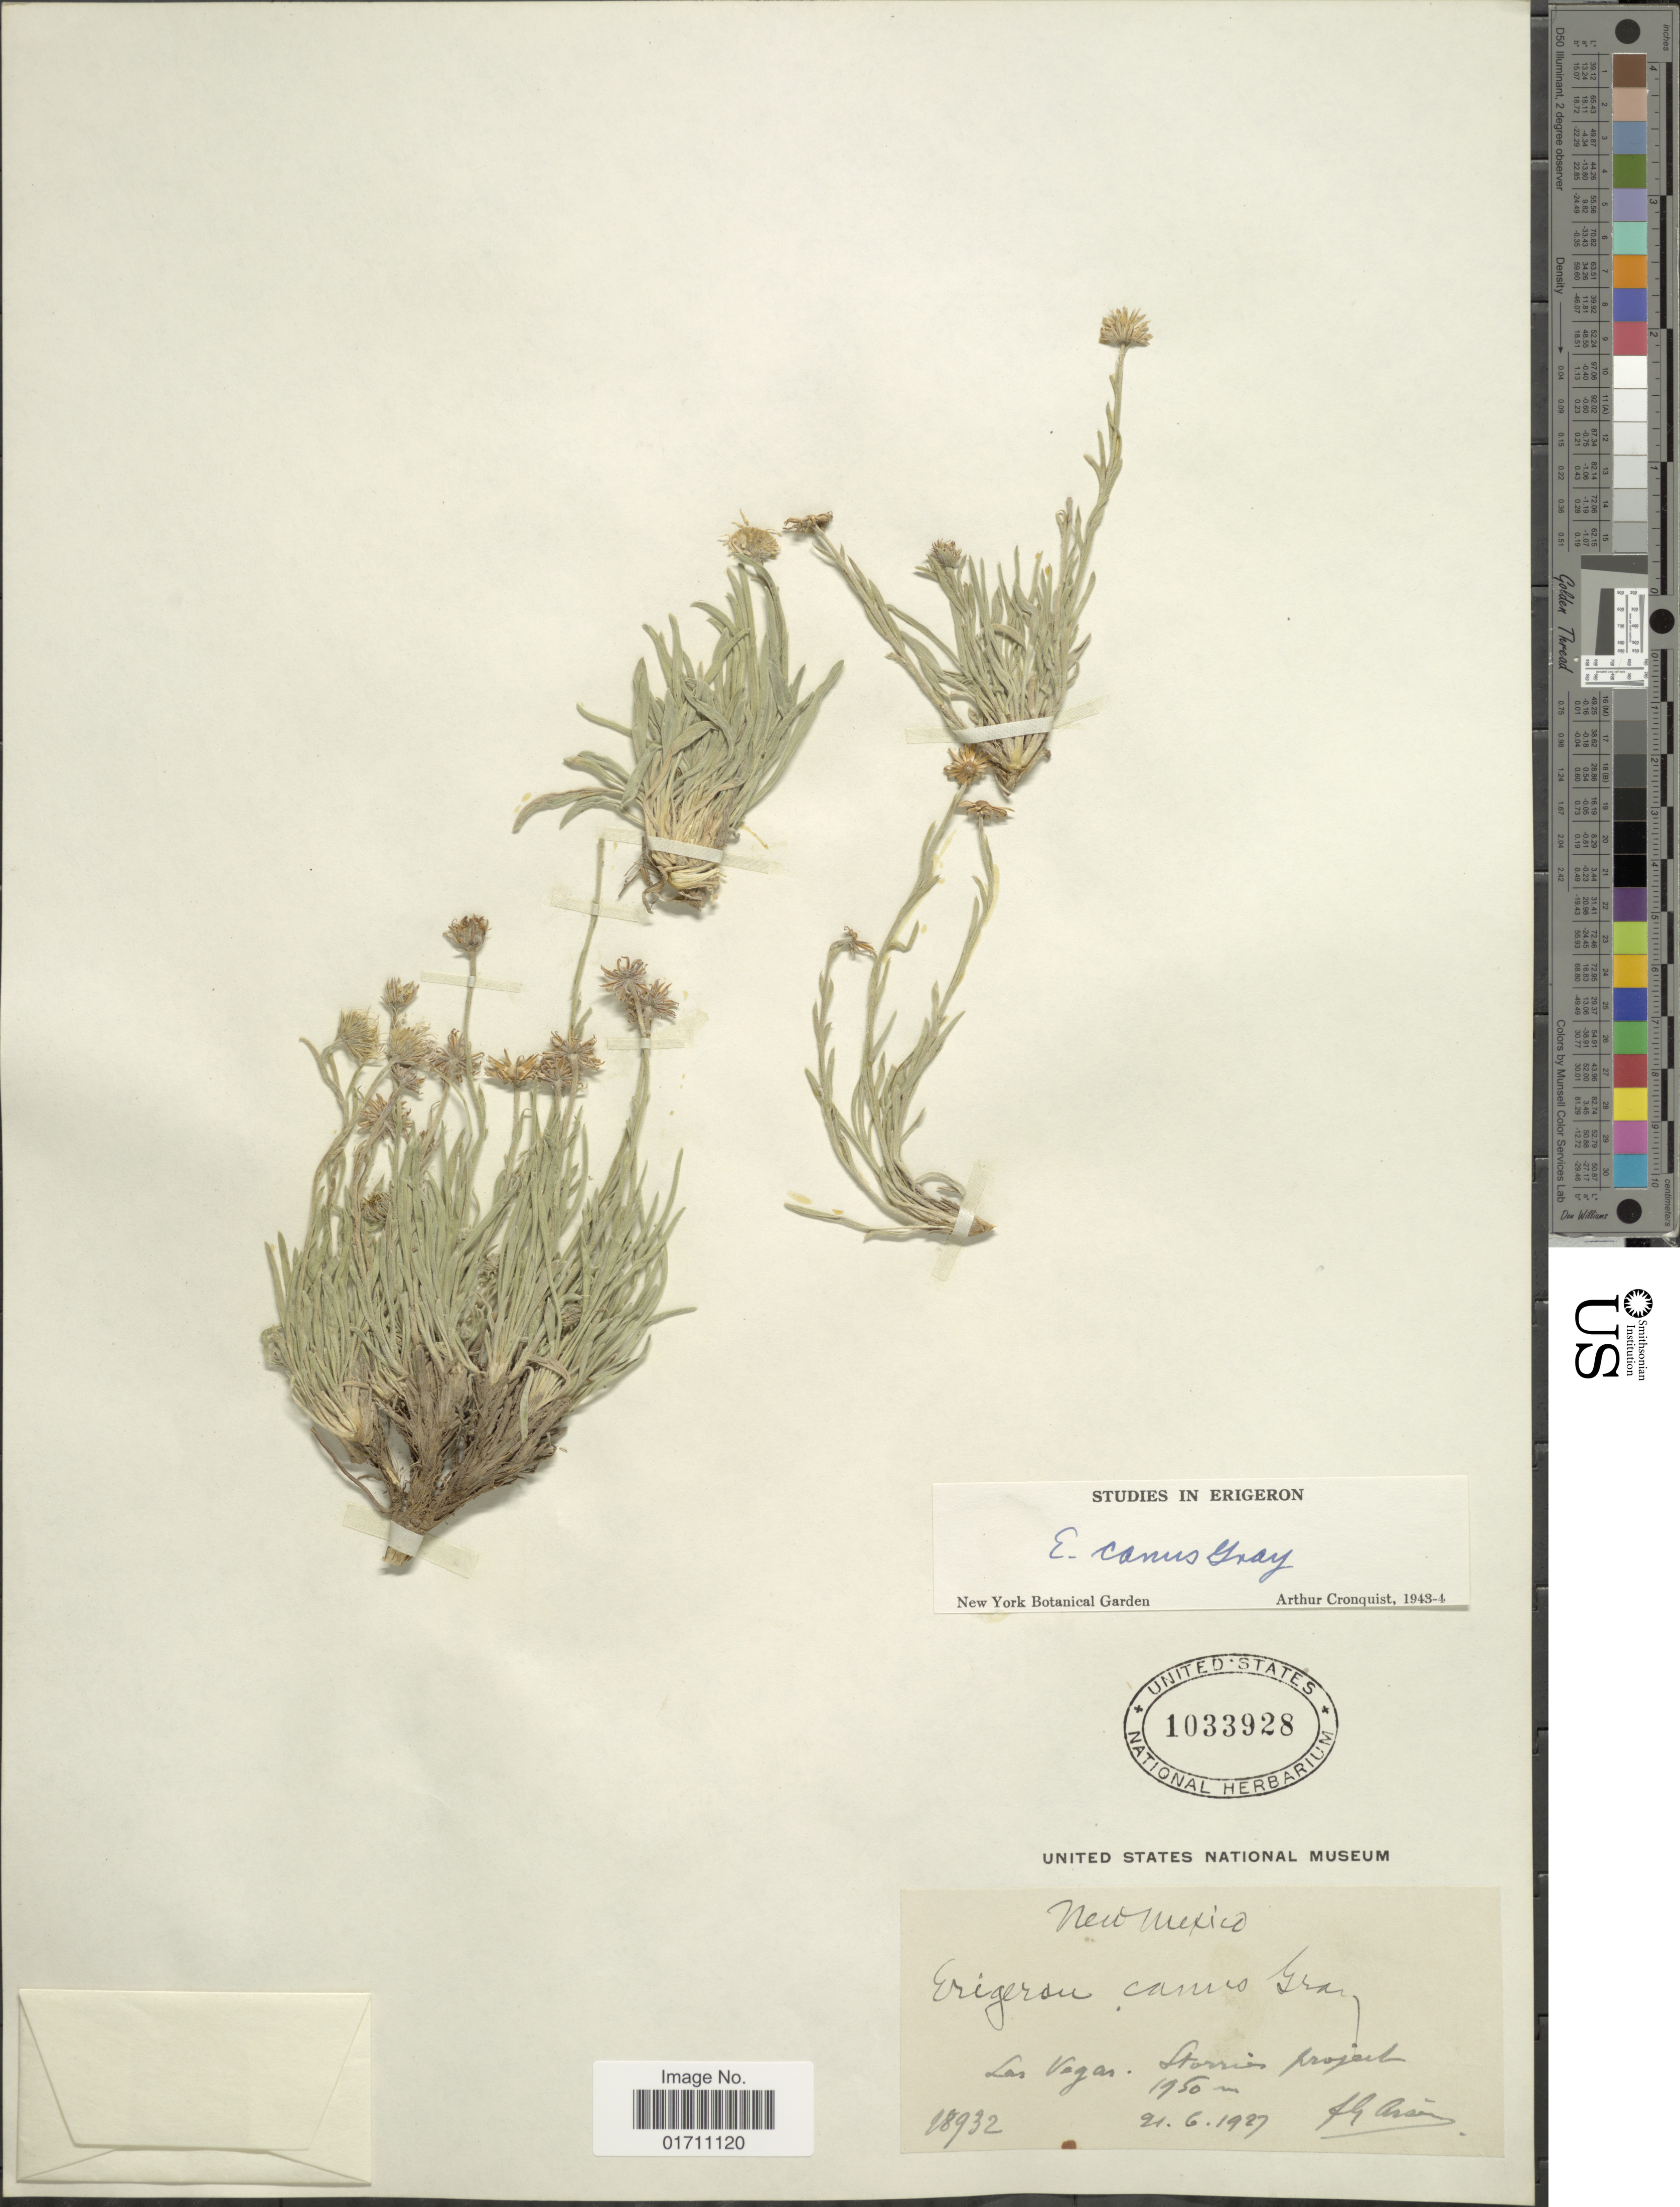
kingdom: Plantae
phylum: Tracheophyta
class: Magnoliopsida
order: Asterales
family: Asteraceae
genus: Erigeron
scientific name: Erigeron canus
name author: A. Gray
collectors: Bro. G. Arsène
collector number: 18932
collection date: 1927-06-21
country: United States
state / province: New Mexico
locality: Las vegas, Storris project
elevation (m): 1950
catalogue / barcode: US 1033928